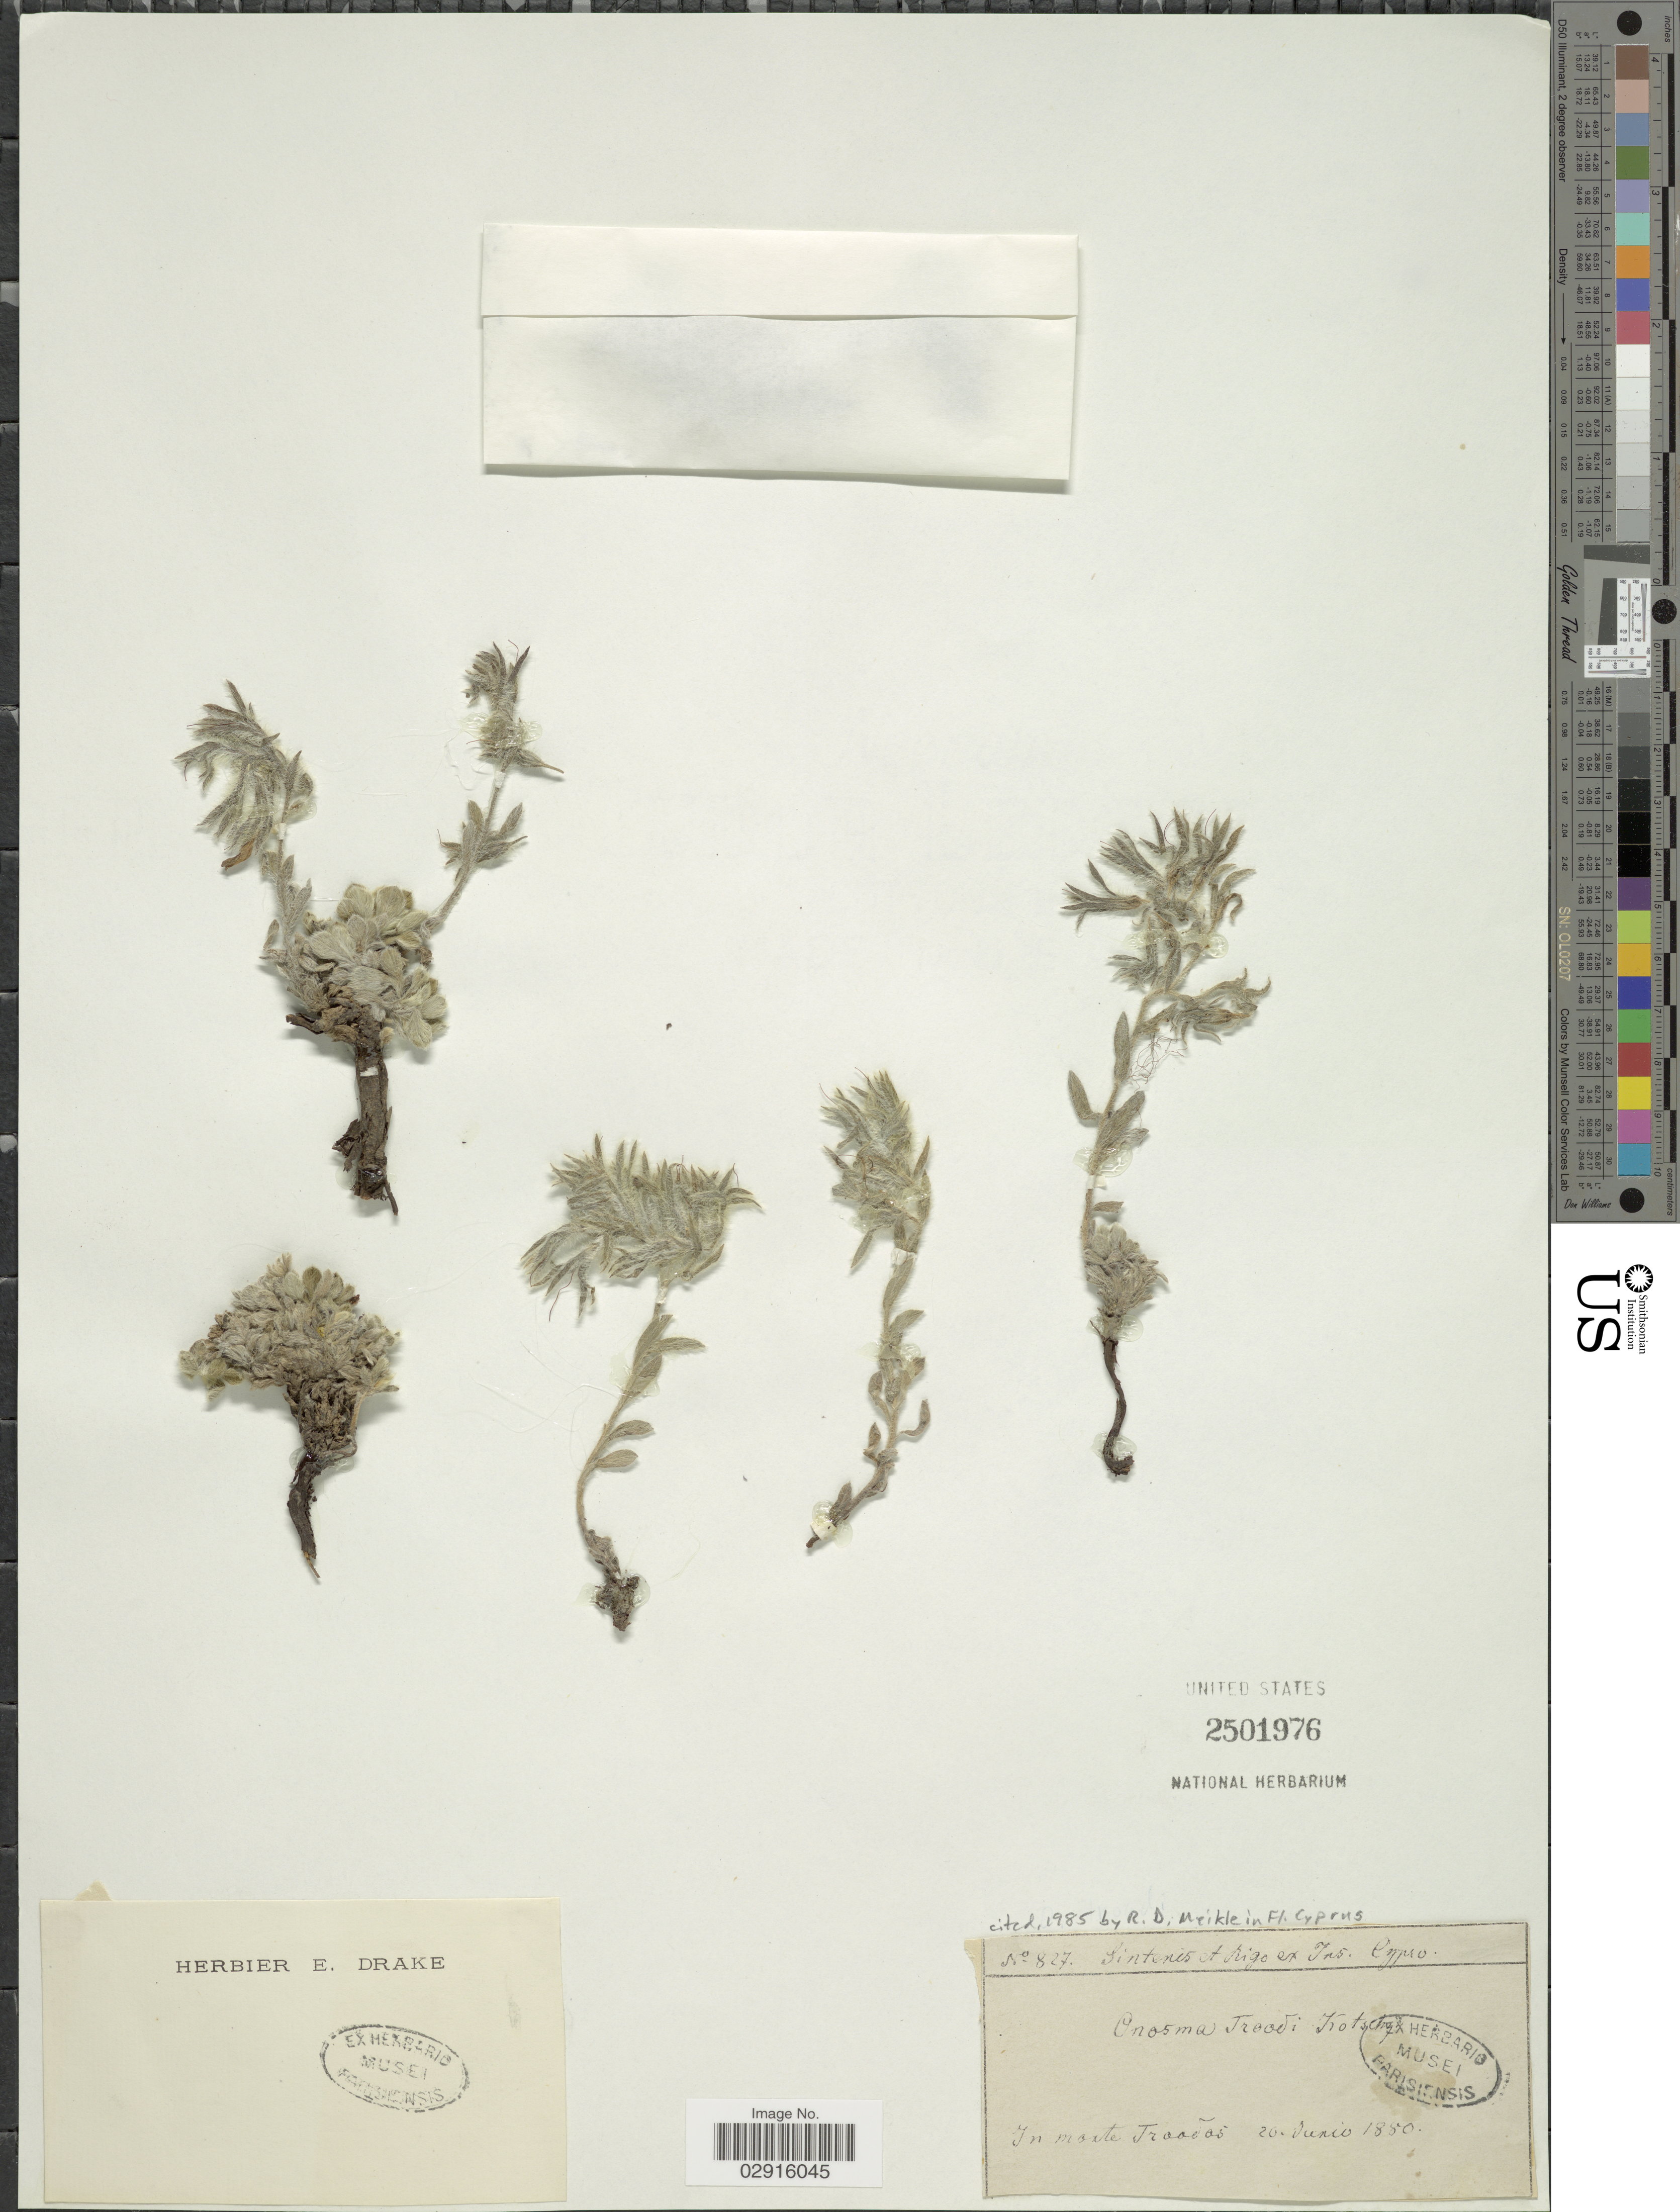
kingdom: Plantae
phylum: Tracheophyta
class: Magnoliopsida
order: Boraginales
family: Boraginaceae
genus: Onosma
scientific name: Onosma troodi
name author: Kotschy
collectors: -. Sintenis & -- Rigo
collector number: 827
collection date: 1880-06-20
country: Cyprus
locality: In monte Troodos.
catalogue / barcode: US 2501976